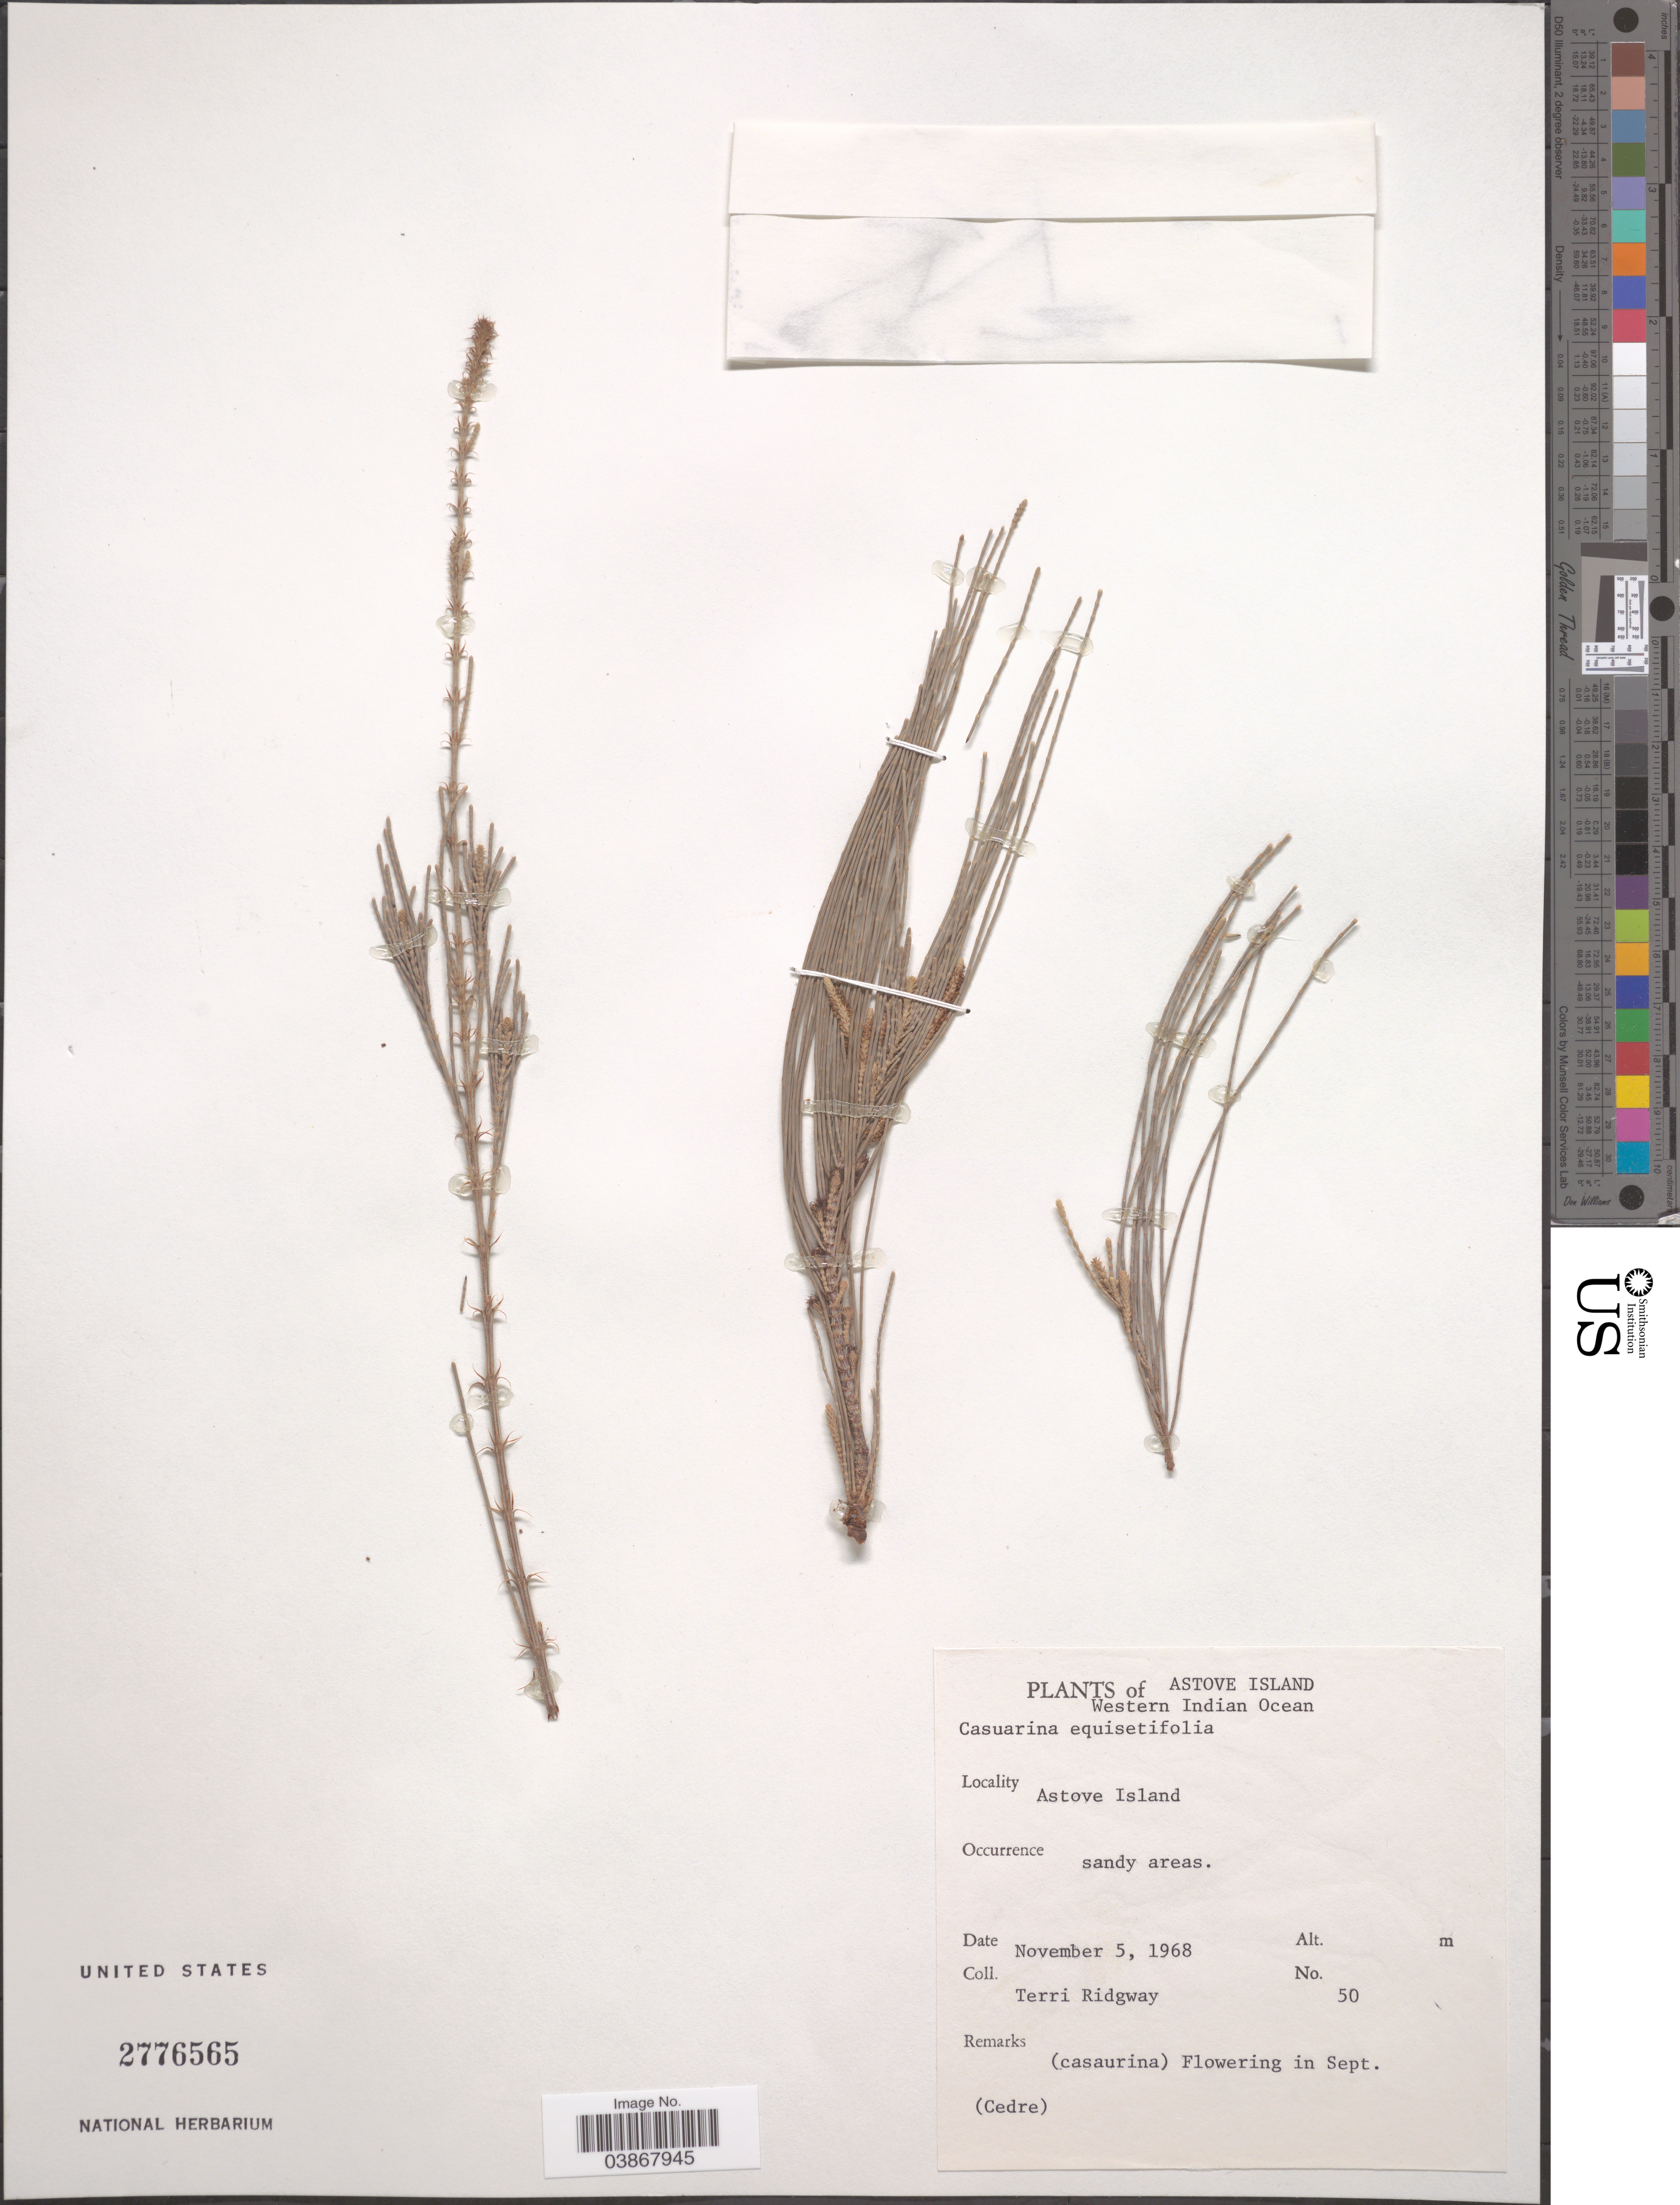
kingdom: Plantae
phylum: Tracheophyta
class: Magnoliopsida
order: Fagales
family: Casuarinaceae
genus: Casuarina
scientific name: Casuarina equisetifolia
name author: L.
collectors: T. Ridgway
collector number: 50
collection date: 1968-11-05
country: Seychelles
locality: Astove Island. Western Indian Ocean.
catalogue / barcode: US 2776565